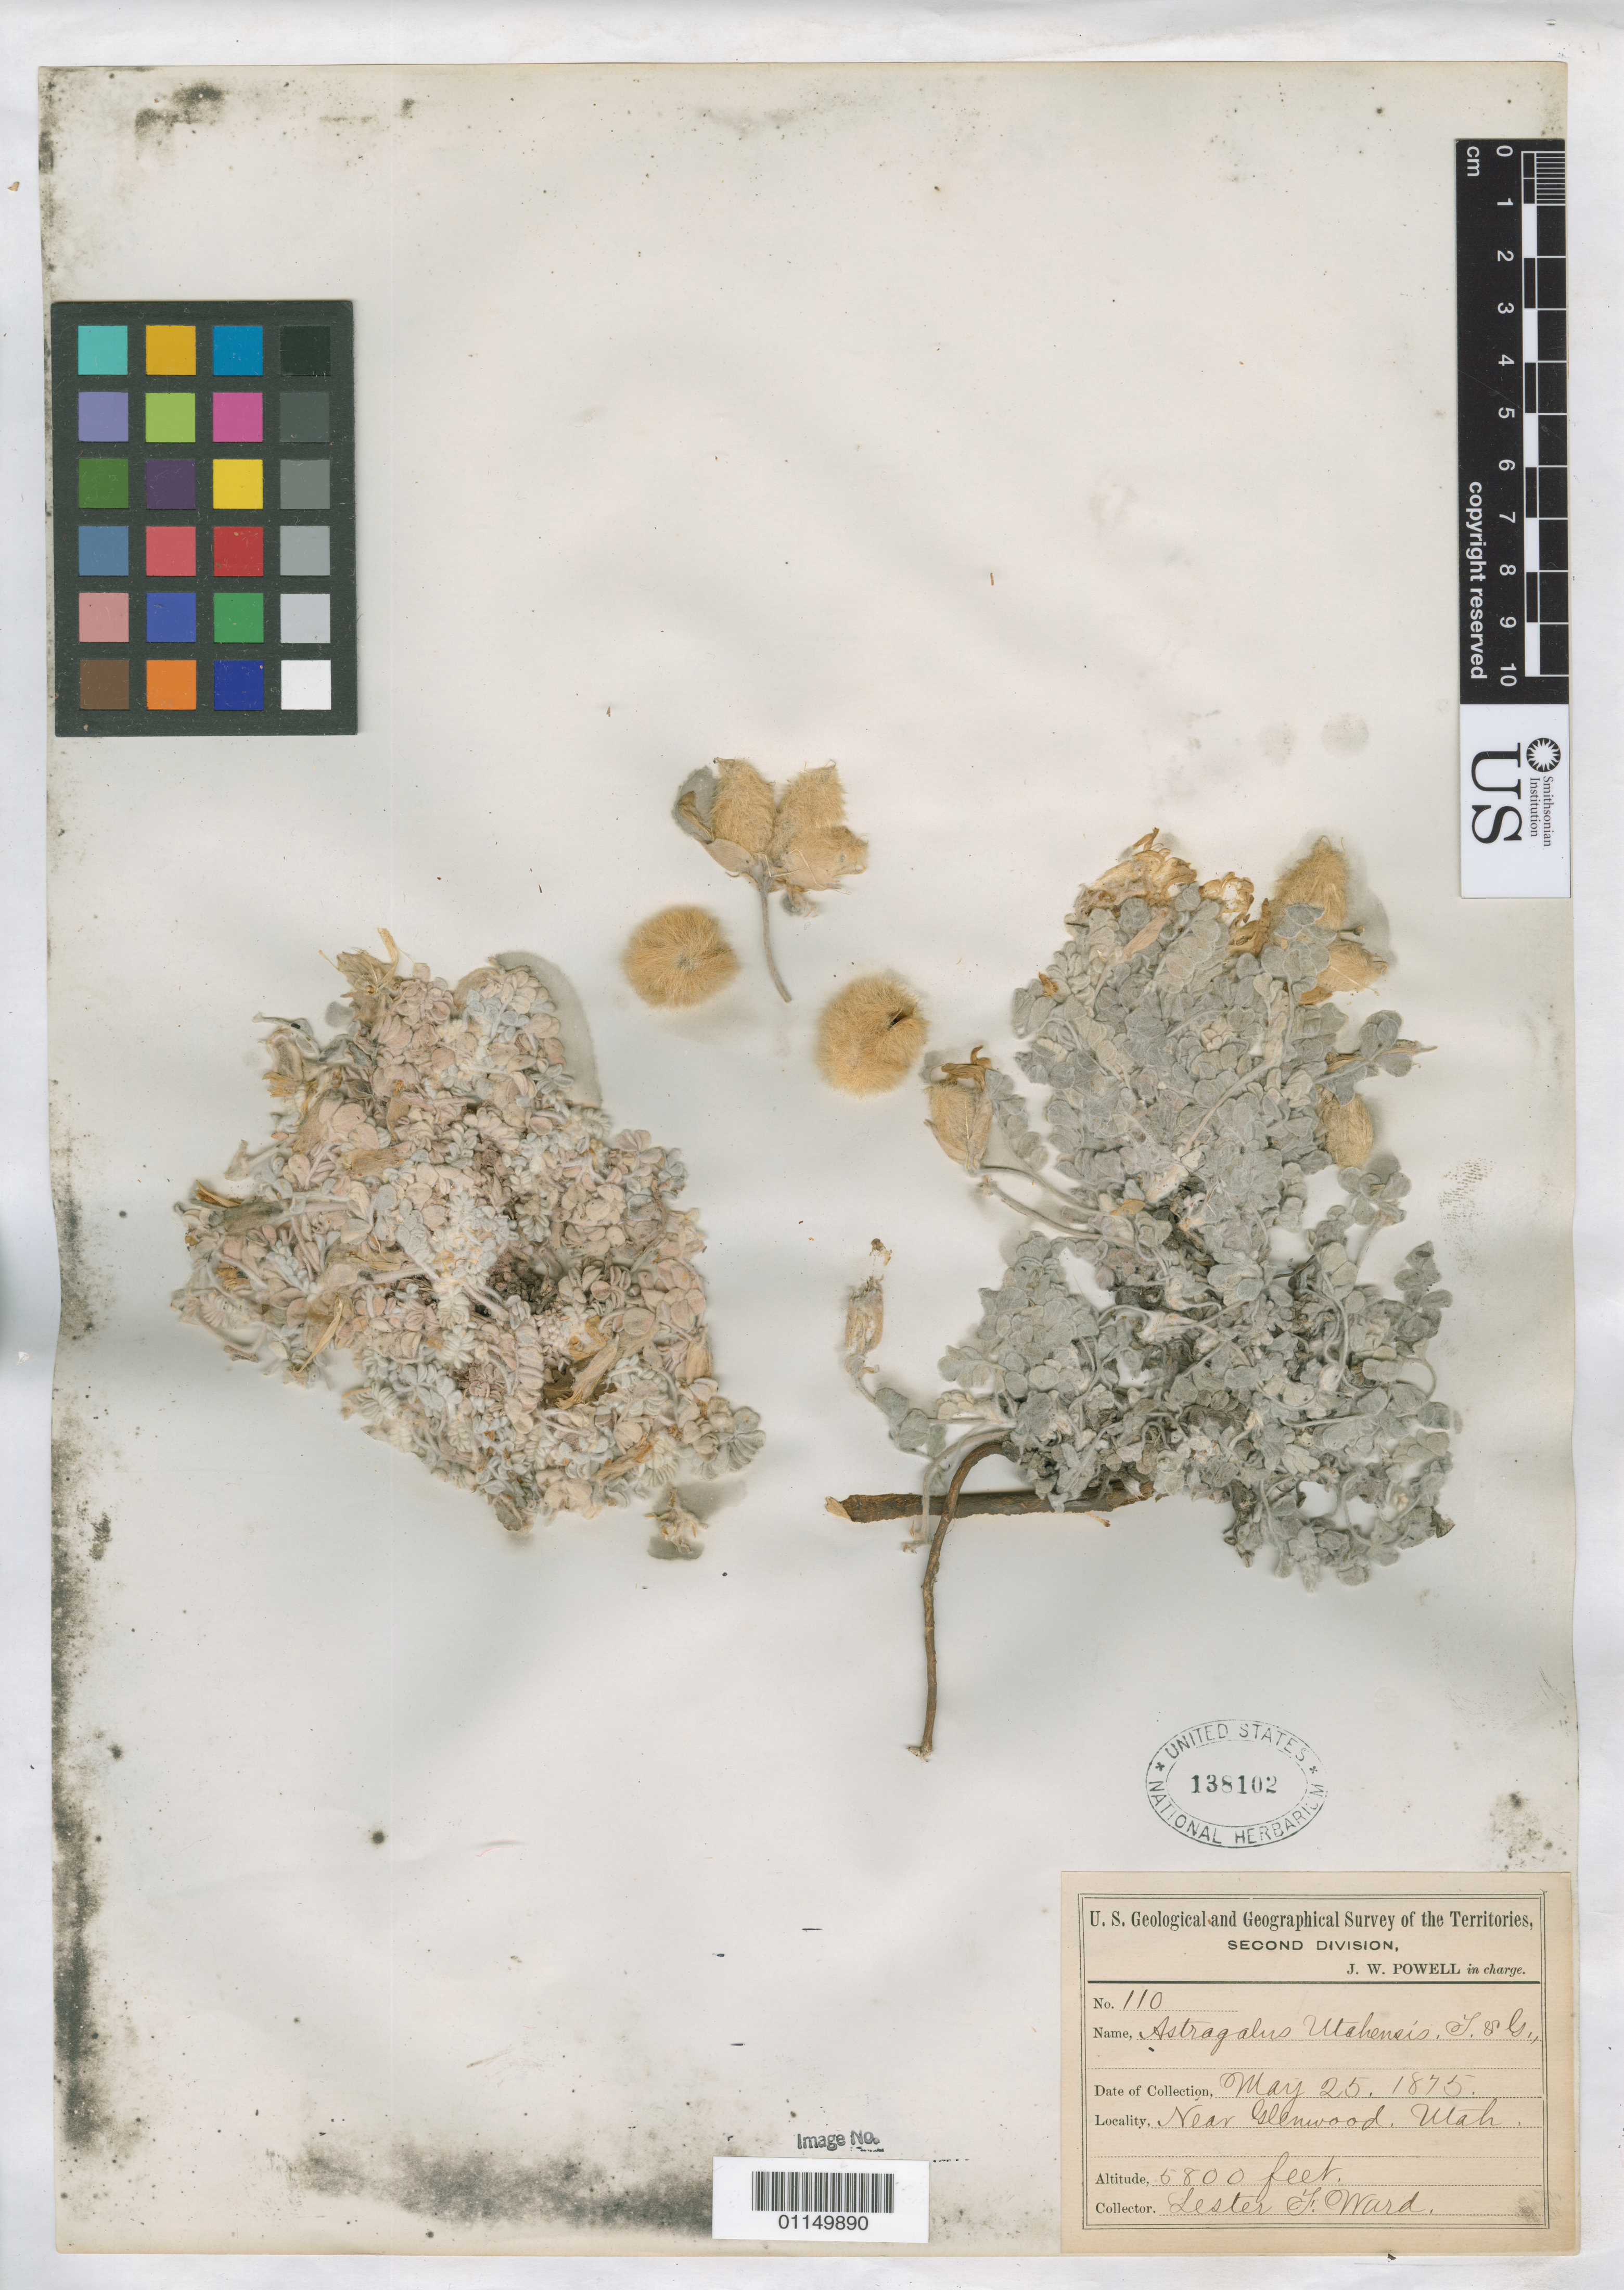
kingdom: Plantae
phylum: Tracheophyta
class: Magnoliopsida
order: Fabales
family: Fabaceae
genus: Astragalus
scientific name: Astragalus utahensis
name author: (Torr.) Torr. & A. Gray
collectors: L. F. Ward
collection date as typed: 25 May 1875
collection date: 1875-05-25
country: United States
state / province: Utah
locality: Near Glenwood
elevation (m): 1768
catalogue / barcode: US 138102